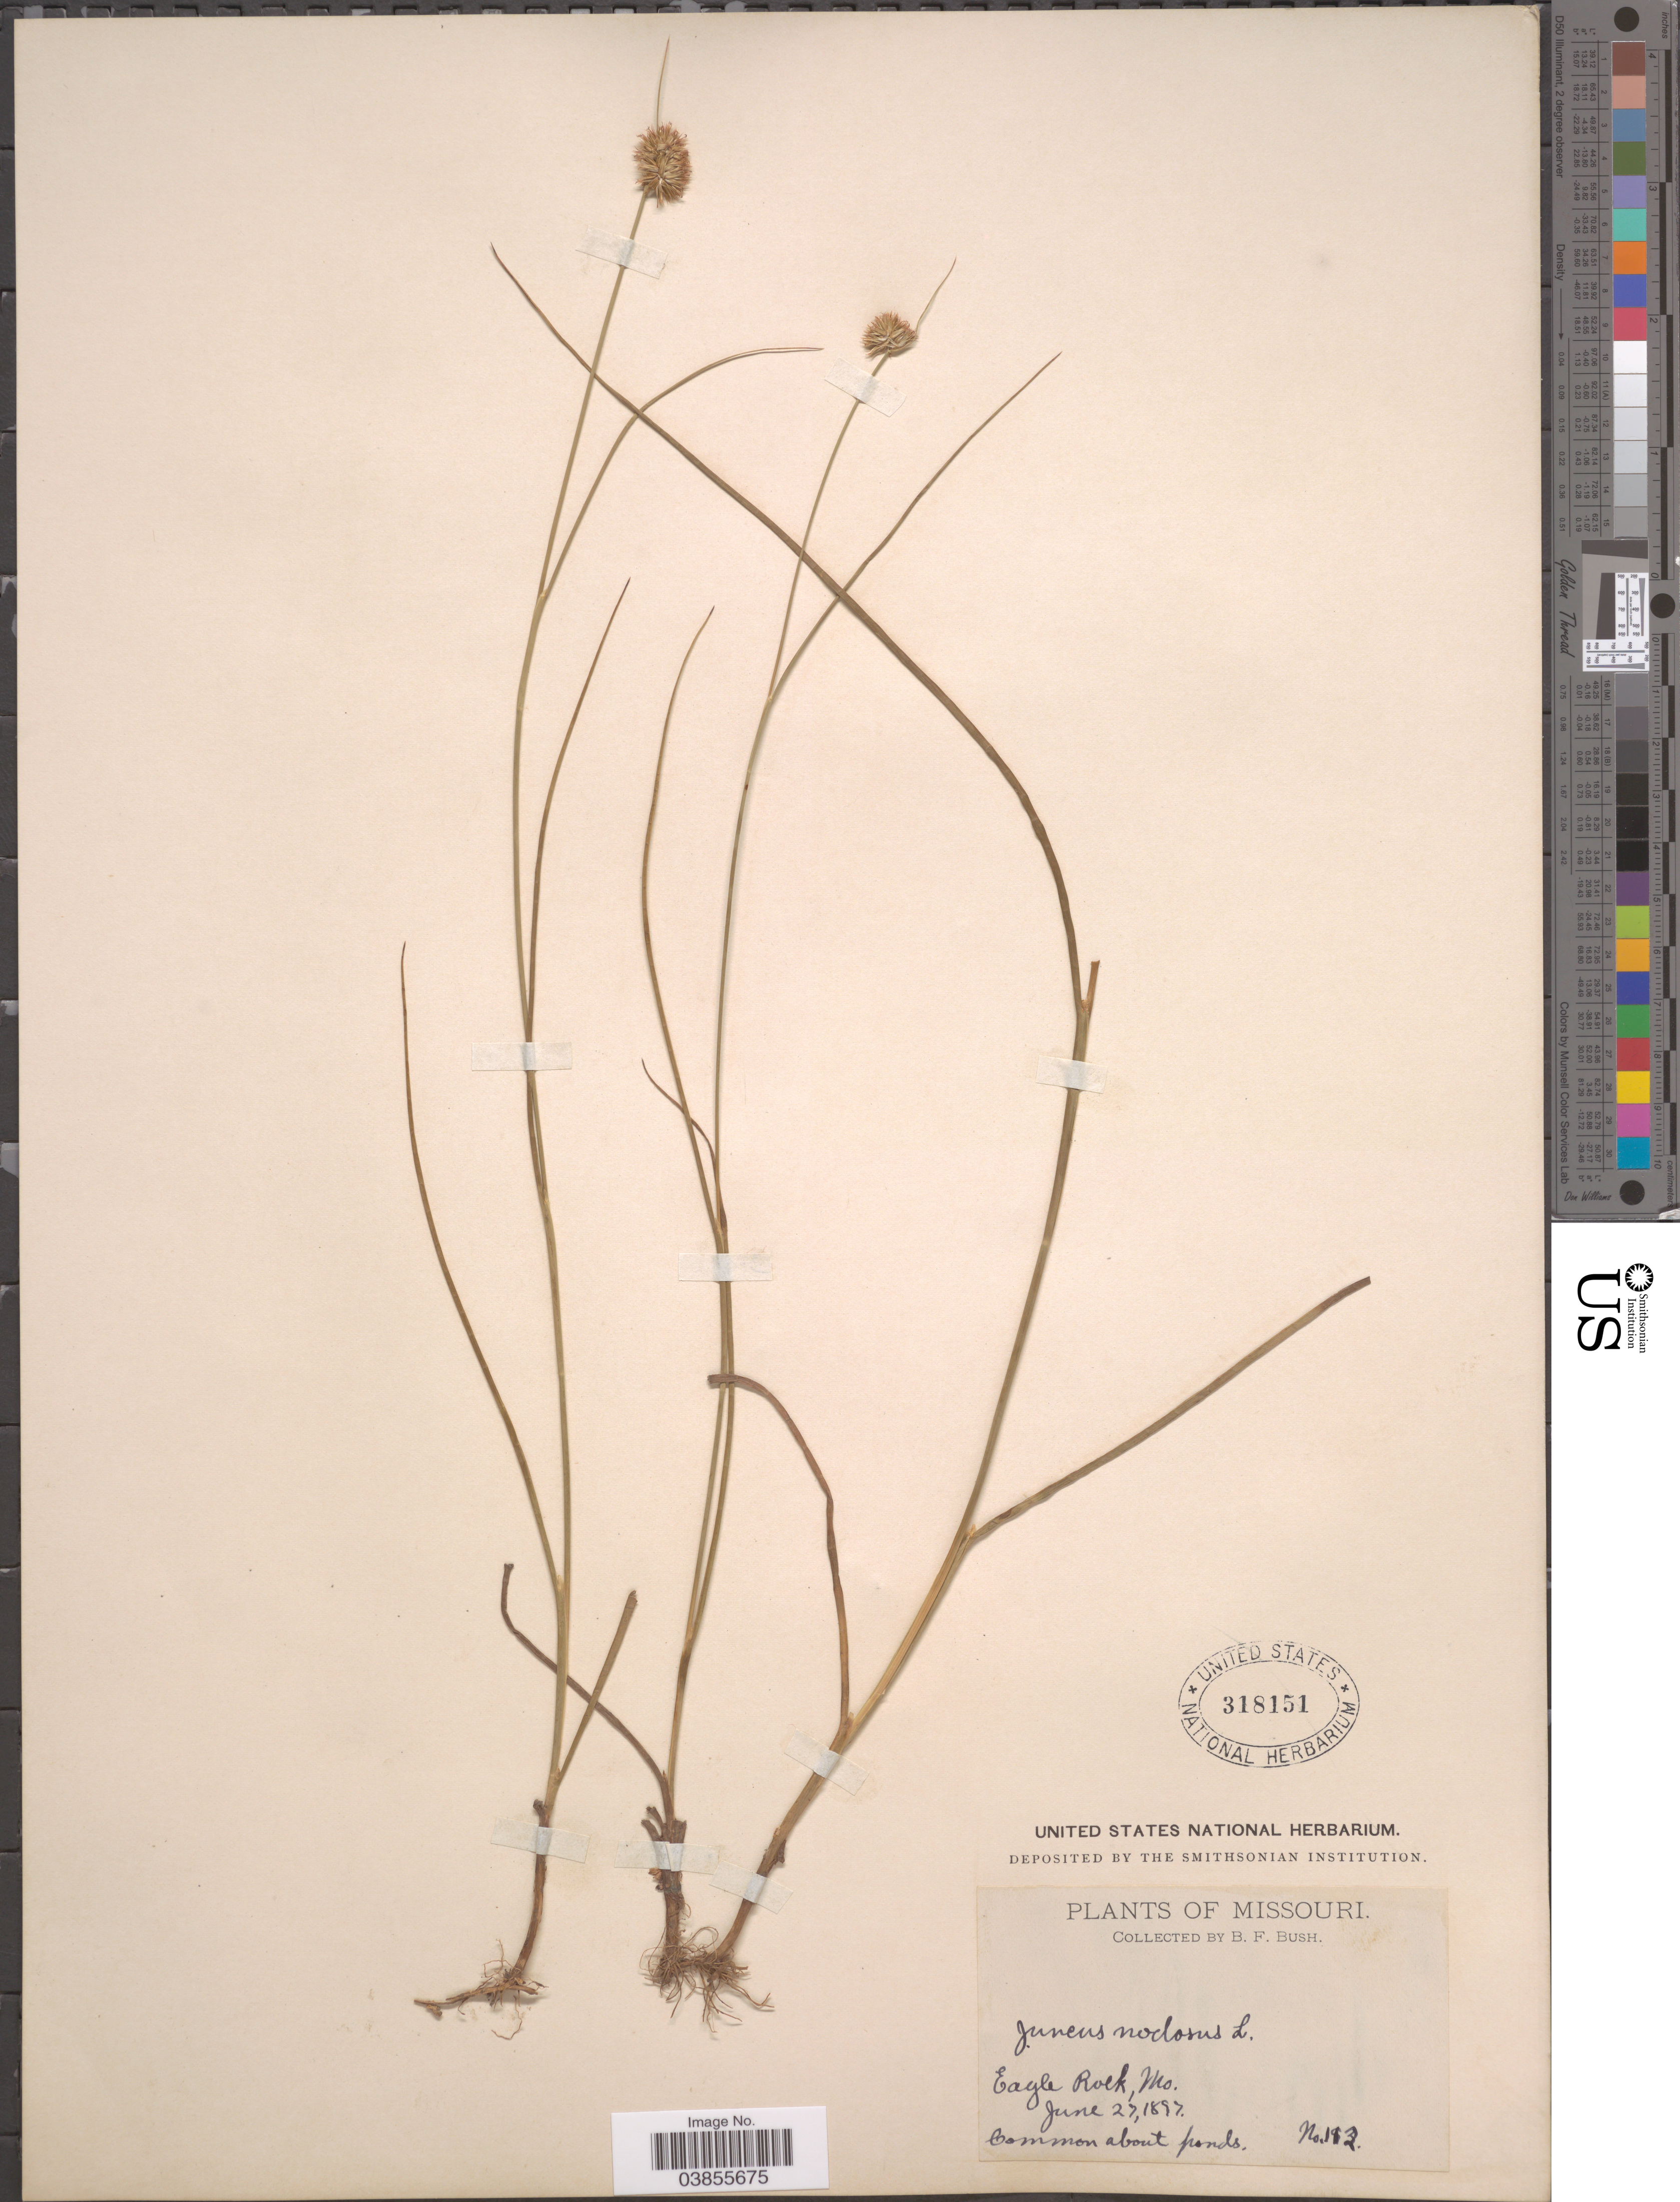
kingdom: Plantae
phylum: Tracheophyta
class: Liliopsida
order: Poales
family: Juncaceae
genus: Juncus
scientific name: Juncus nodosus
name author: L.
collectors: B. F. Bush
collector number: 112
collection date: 1897-06-27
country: United States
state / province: Missouri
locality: Eagle Rock.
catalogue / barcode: US 318151